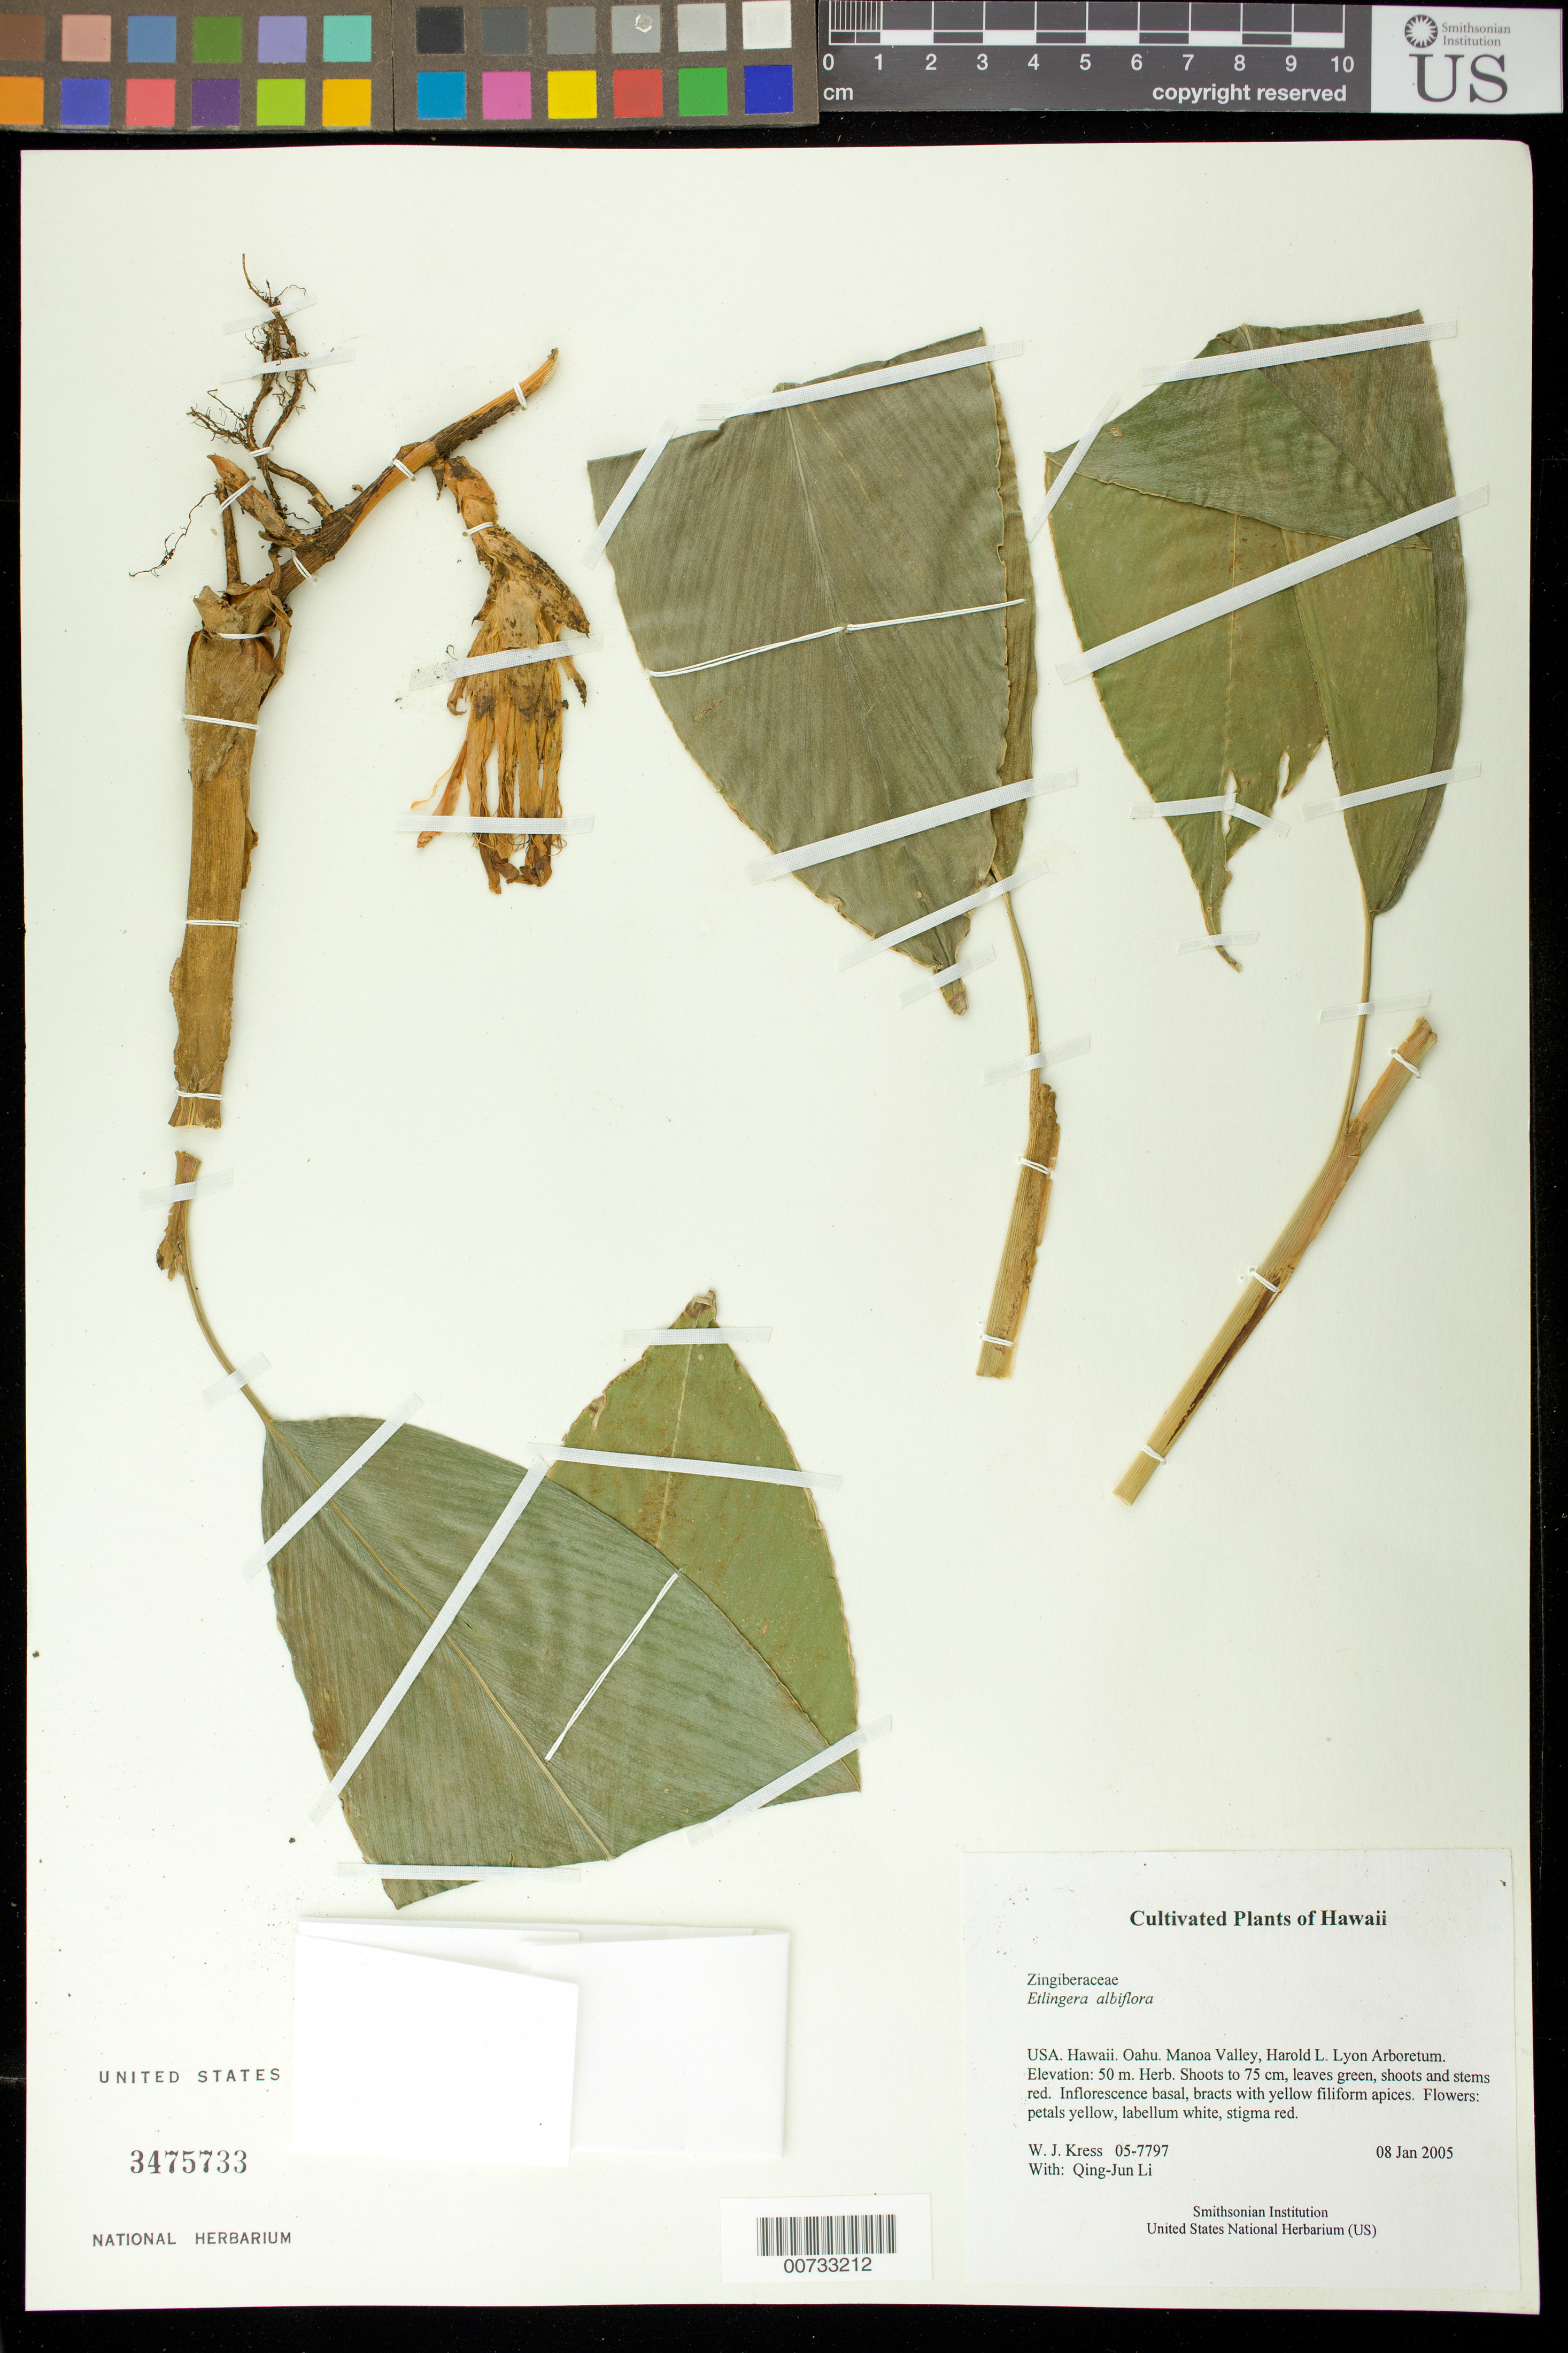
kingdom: Plantae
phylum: Tracheophyta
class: Liliopsida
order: Zingiberales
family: Zingiberaceae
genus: Etlingera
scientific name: Etlingera albiflora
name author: (Baker) R.M. Sm.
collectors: W. J. Kress & Q. J. Li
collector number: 05-7797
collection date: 2005-01-08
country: United States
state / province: Hawaii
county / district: Honolulu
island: Oahu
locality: Manoa Valley, Harold L. Lyon Arboretum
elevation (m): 50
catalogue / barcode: US 3475733